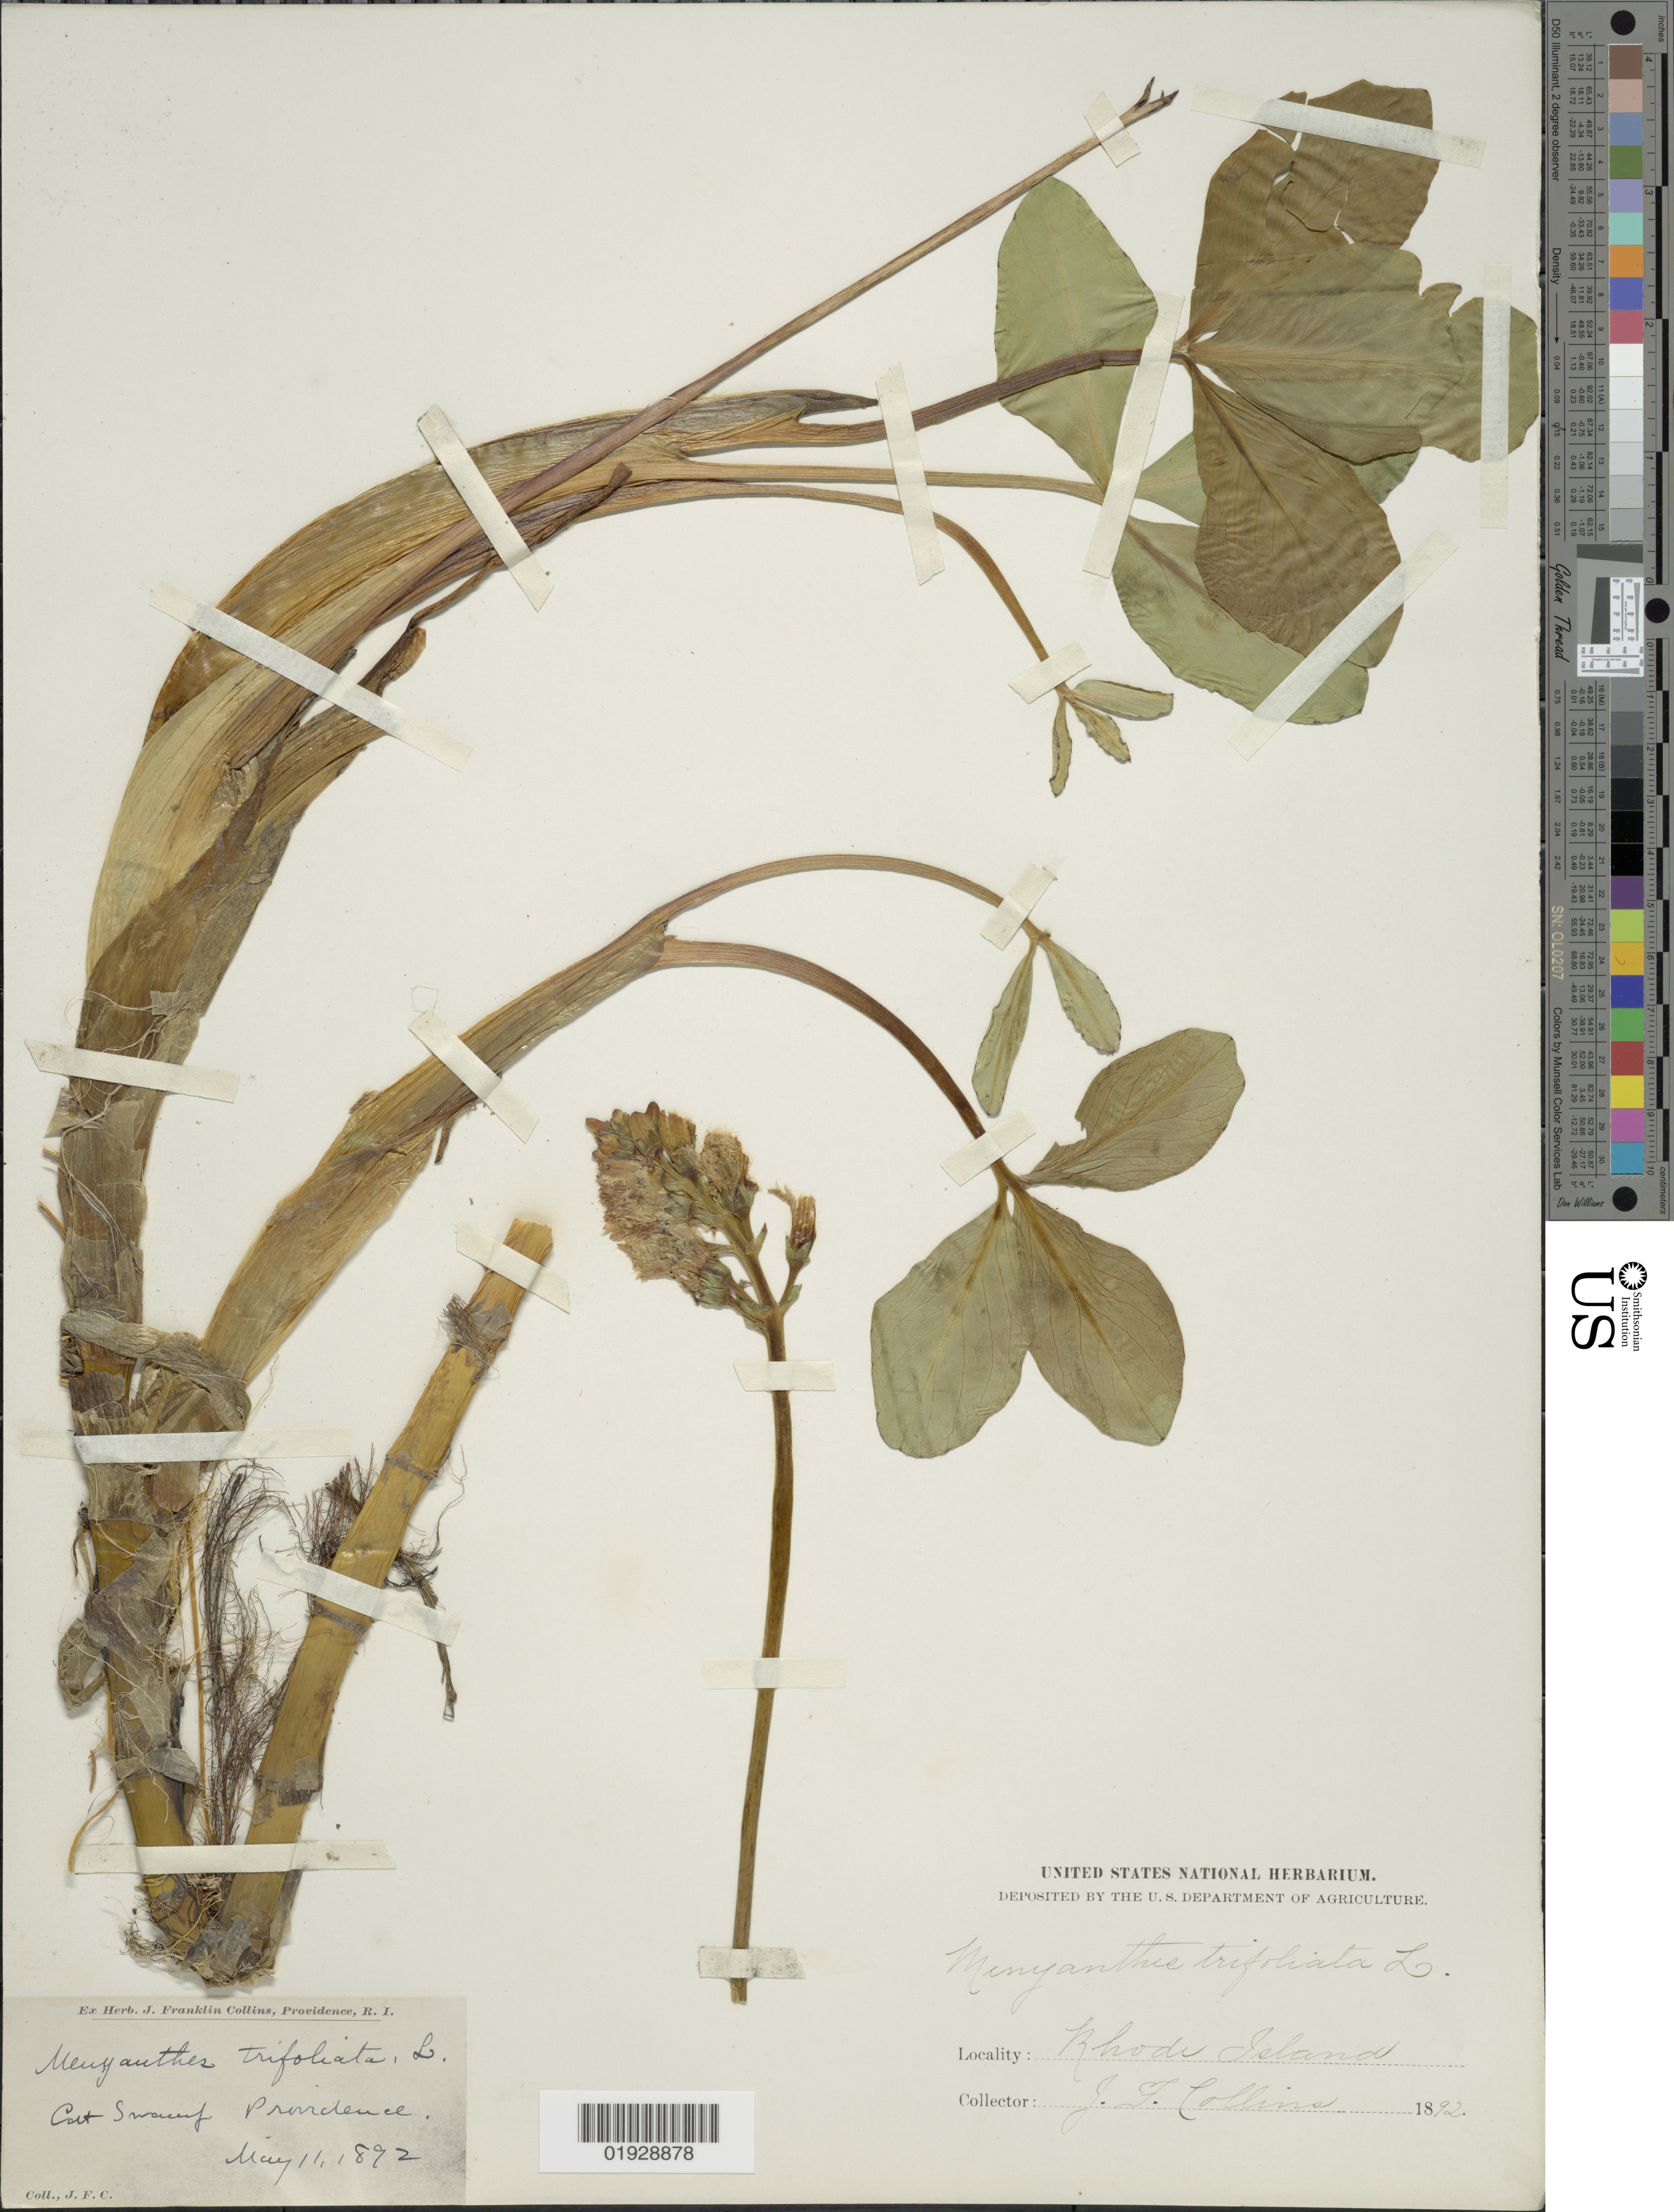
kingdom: Plantae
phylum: Tracheophyta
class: Magnoliopsida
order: Asterales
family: Menyanthaceae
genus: Menyanthes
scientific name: Menyanthes trifoliata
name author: L.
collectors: J. Collins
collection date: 1892-05-11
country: United States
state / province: Rhode Island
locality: Cat swamp, Providence.